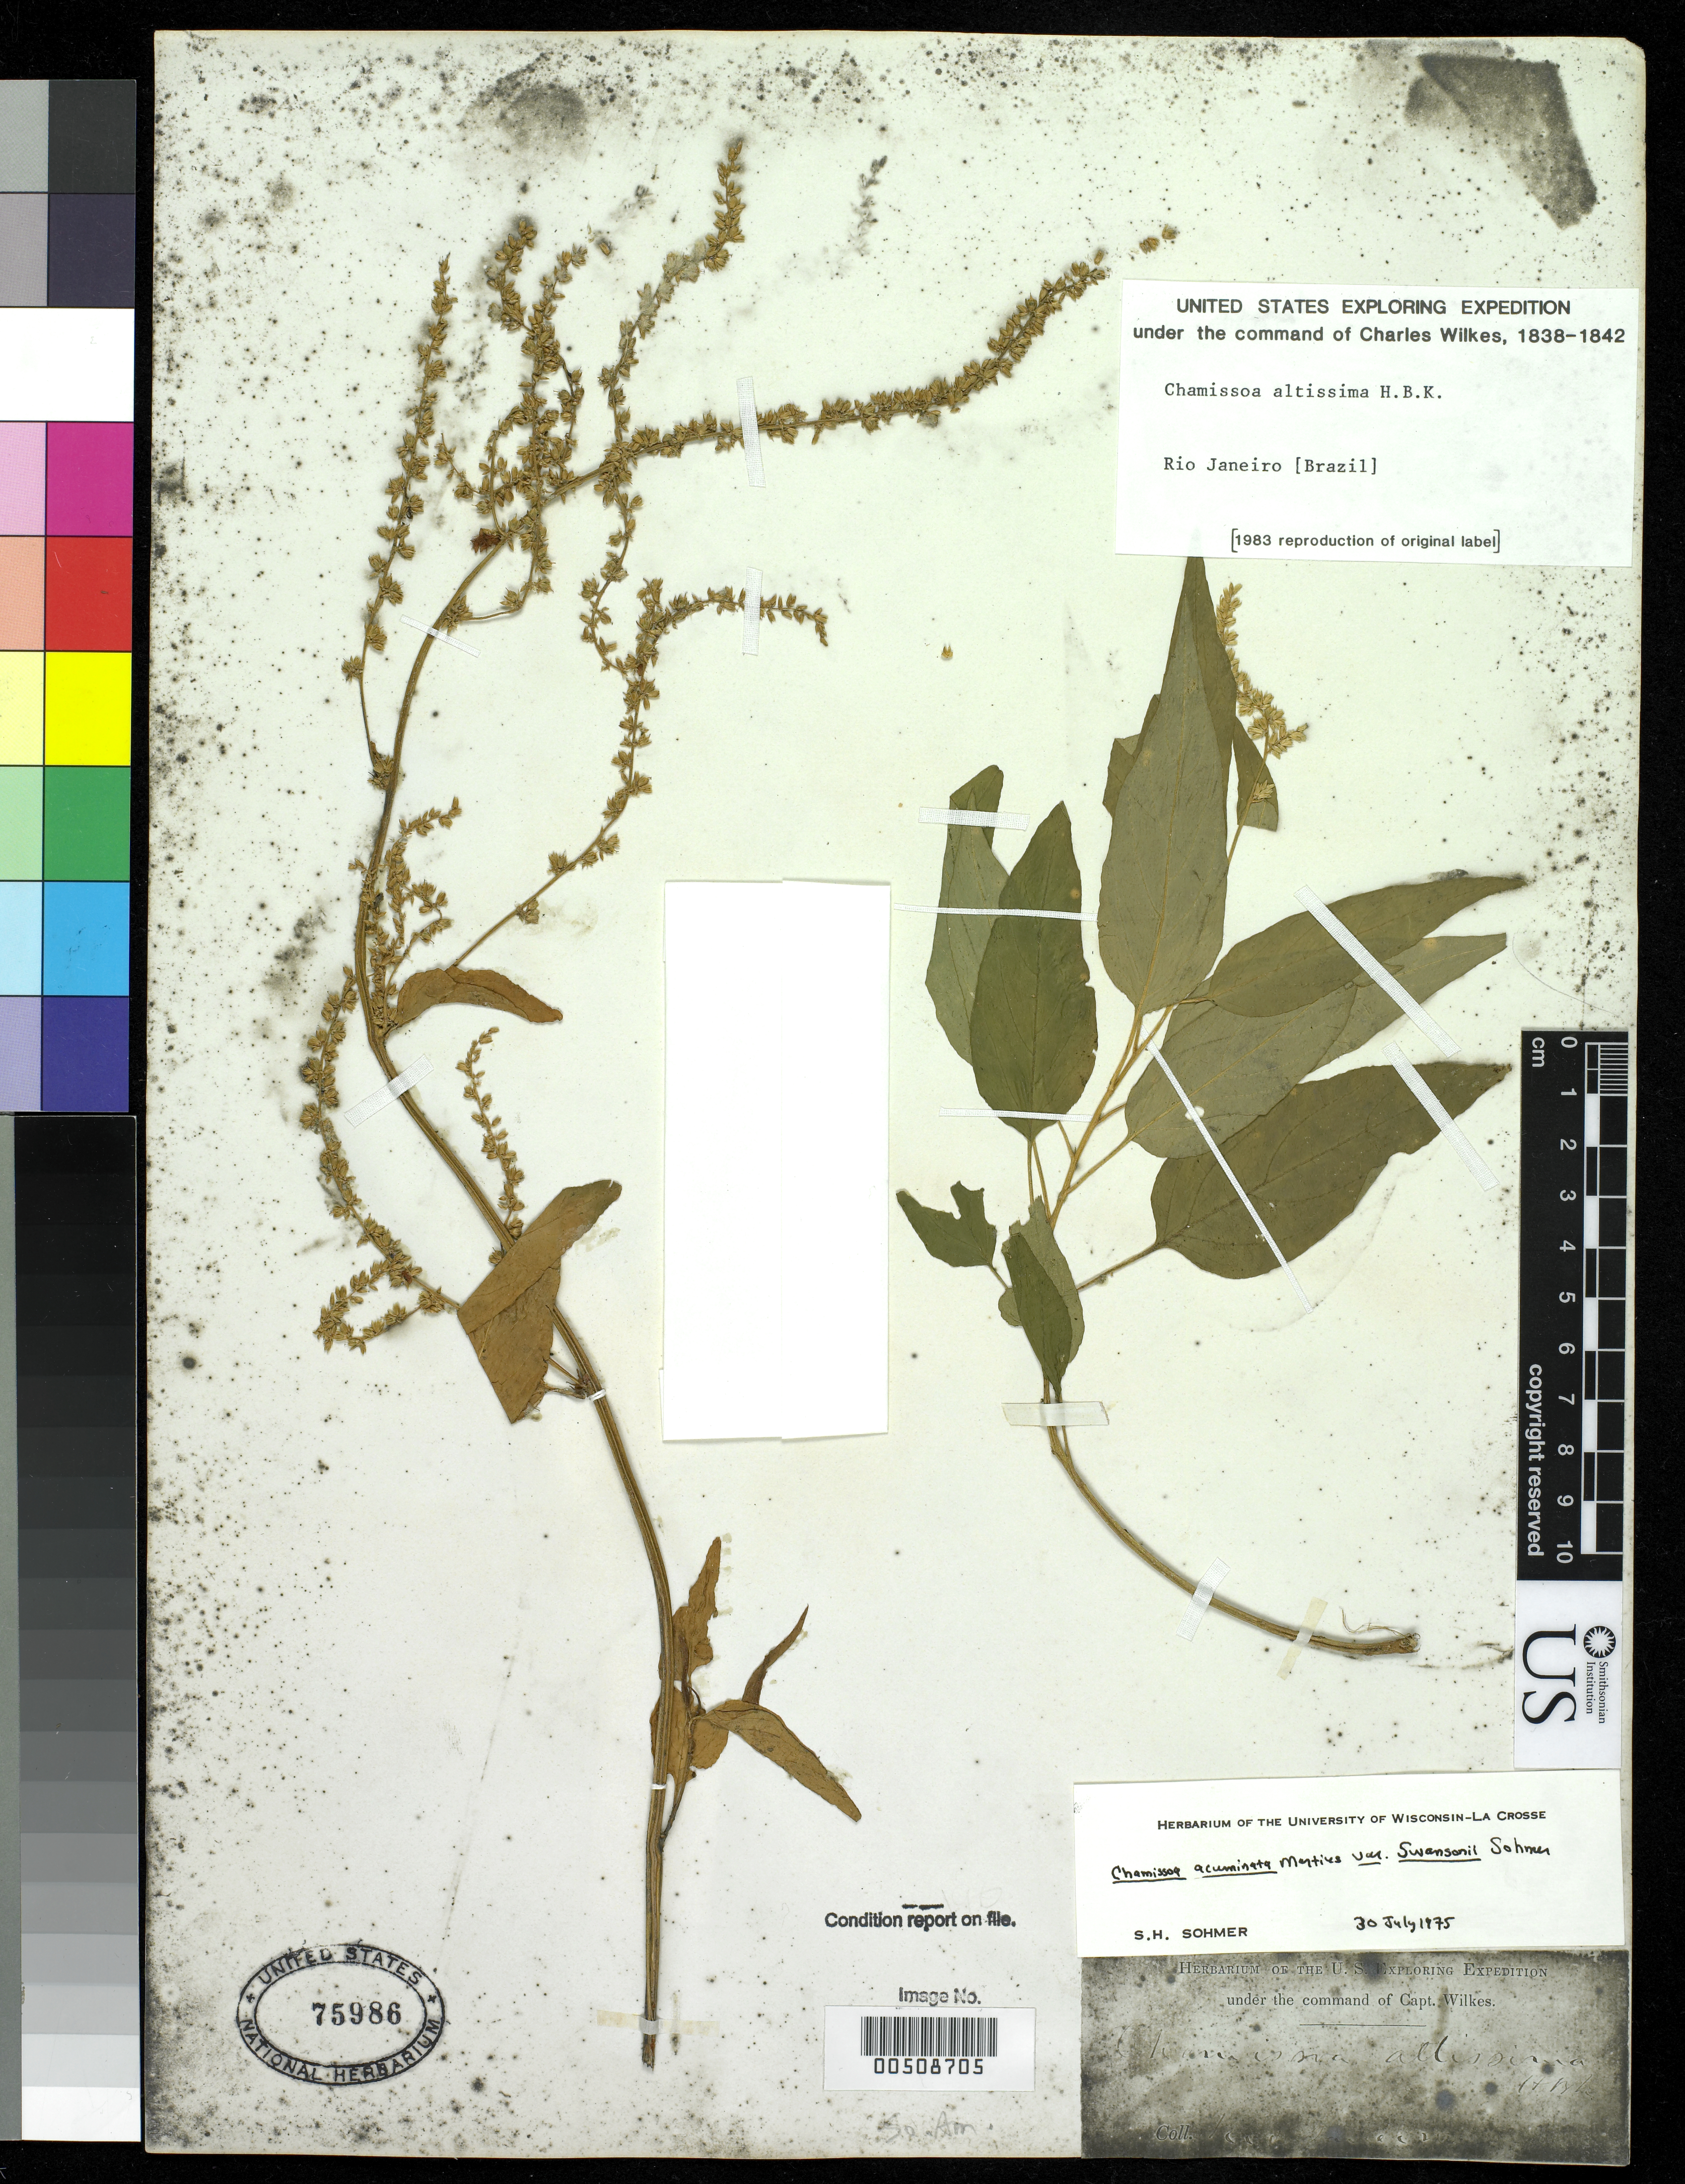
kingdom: Plantae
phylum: Tracheophyta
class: Magnoliopsida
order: Caryophyllales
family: Amaranthaceae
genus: Chamissoa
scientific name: Chamissoa altissima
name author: (Jacq.) Kunth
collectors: Wilkes Explor. Exped.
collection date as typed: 1838 to -- --- 1842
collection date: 1838/1842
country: Brazil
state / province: Rio de Janeiro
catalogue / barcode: US 75986